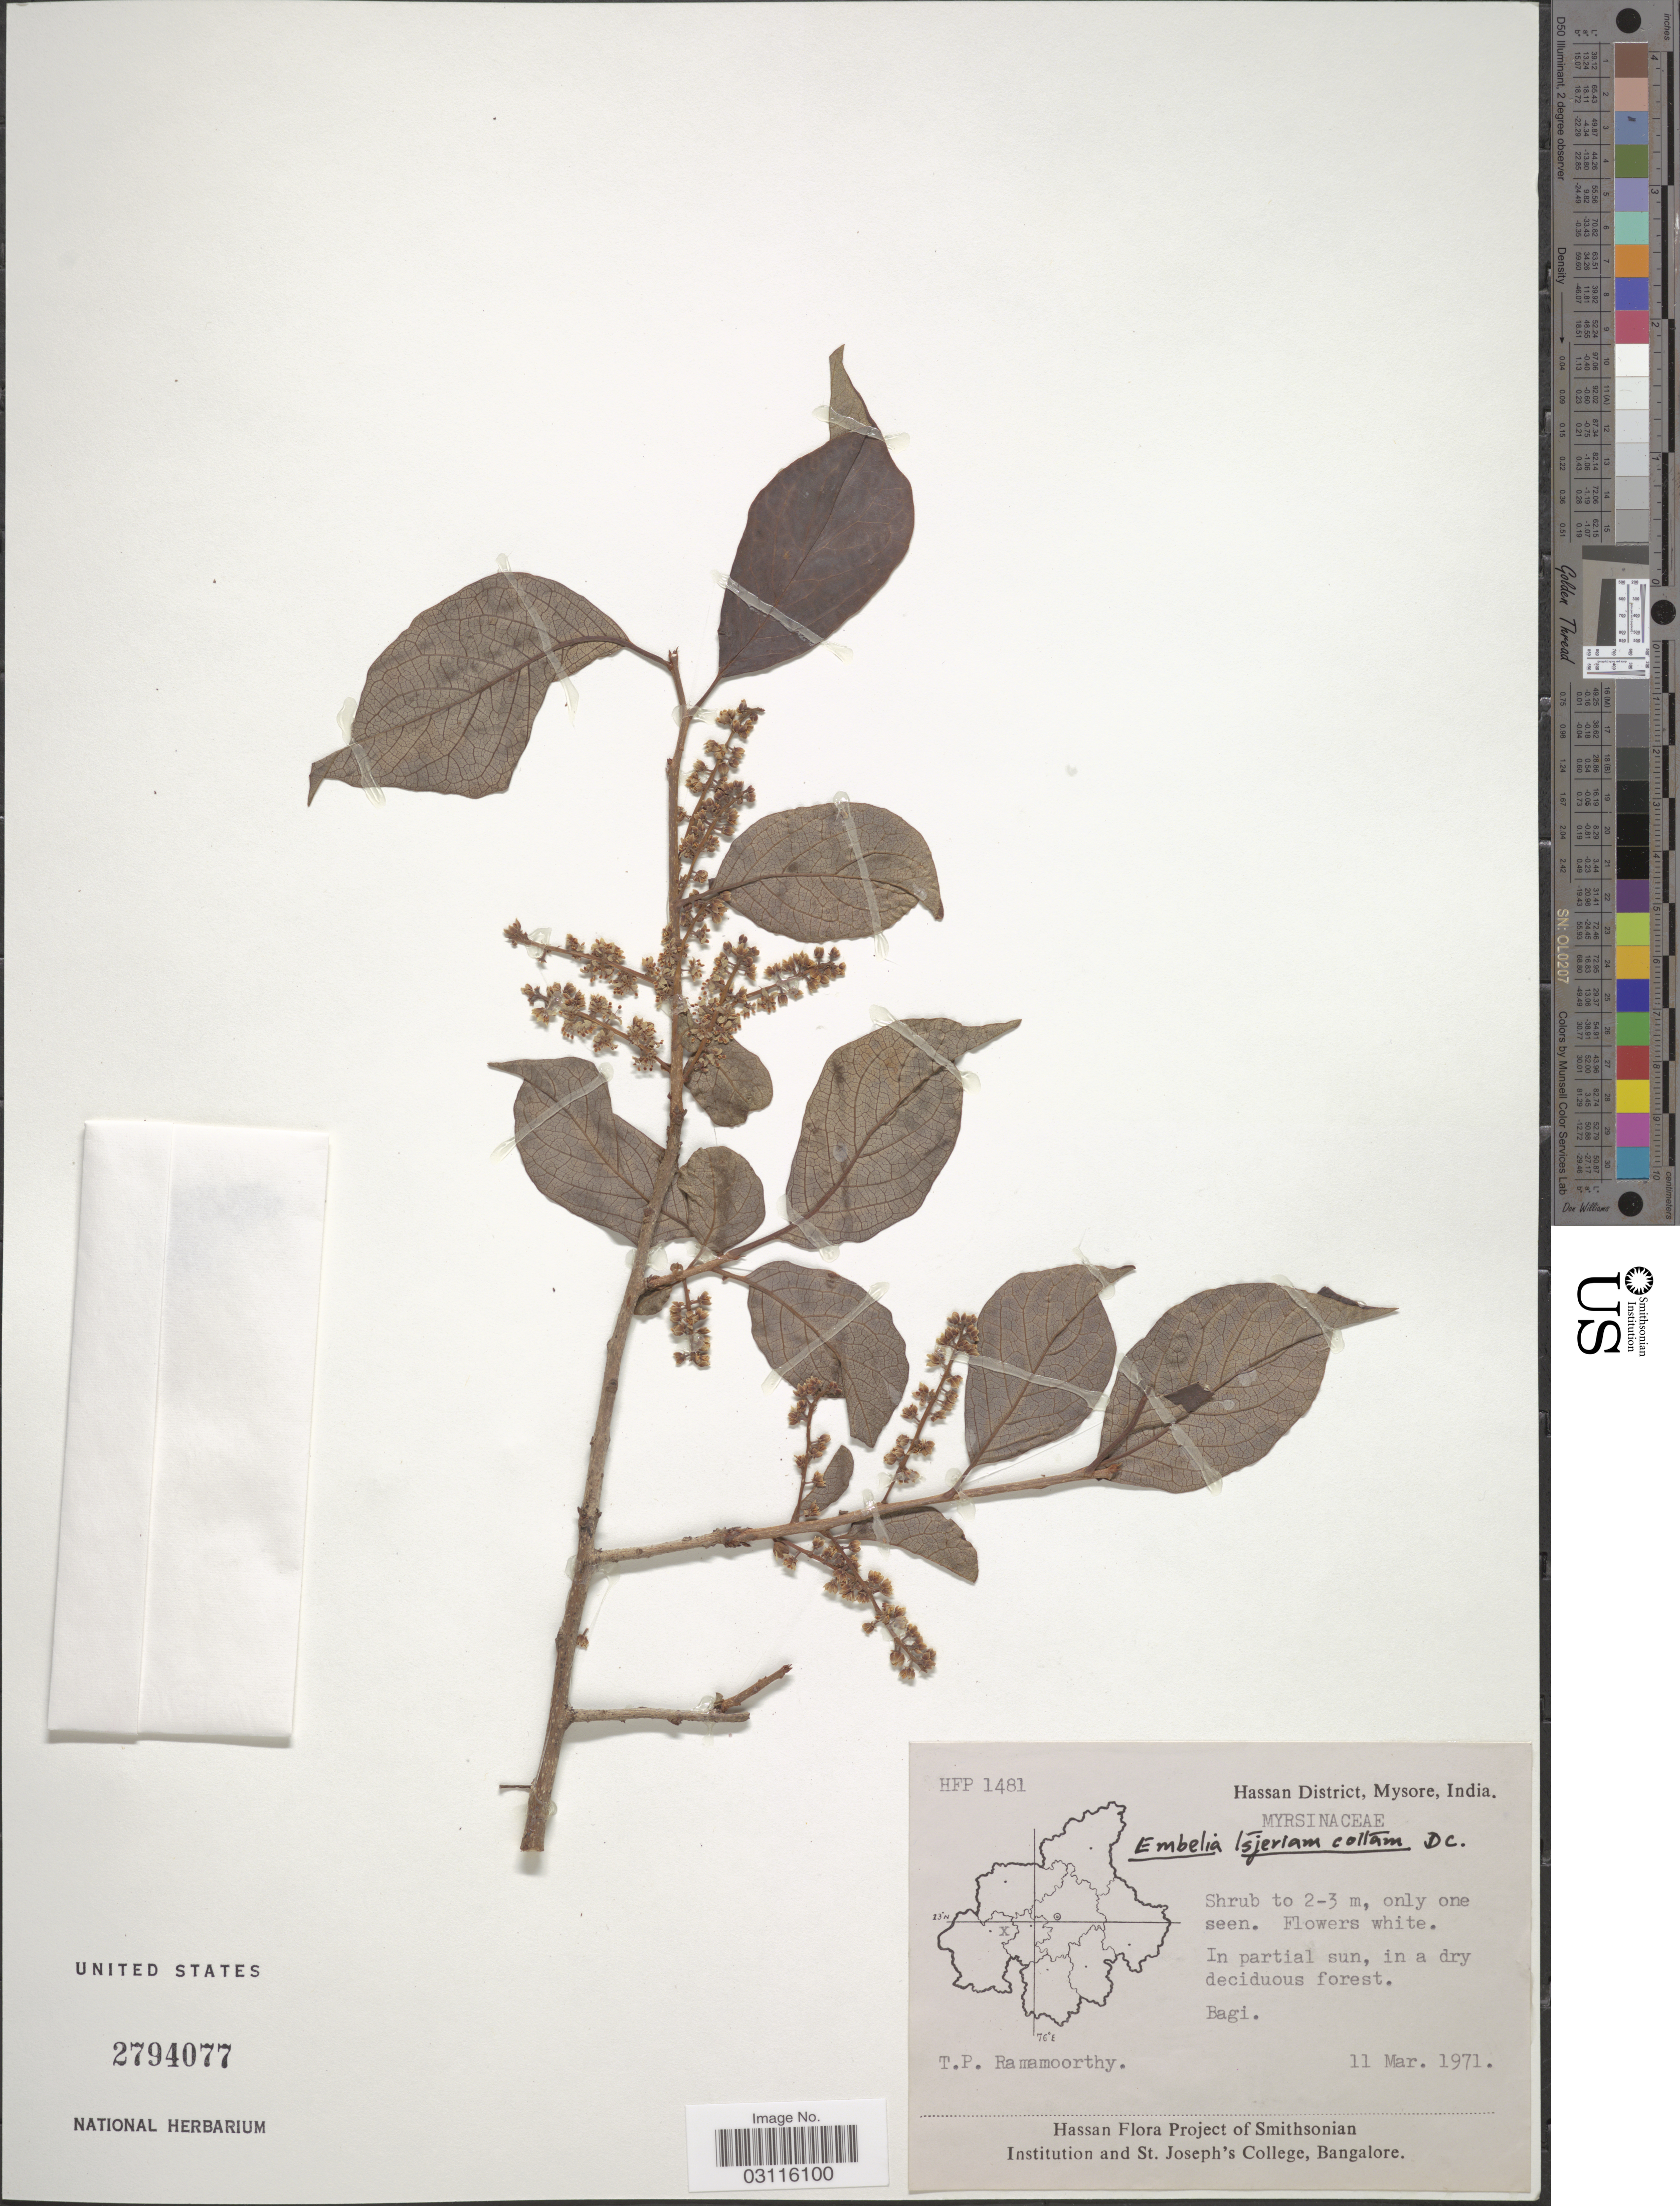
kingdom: Plantae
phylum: Tracheophyta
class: Magnoliopsida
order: Ericales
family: Primulaceae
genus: Embelia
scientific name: Embelia tsjeriam-cottam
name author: (Roem. & Schult.) A. DC.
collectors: T. P. Ramamoorthy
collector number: HFP1481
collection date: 1971-03-11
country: India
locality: Hassan District, Mysore, Bagi.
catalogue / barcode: US 2794077